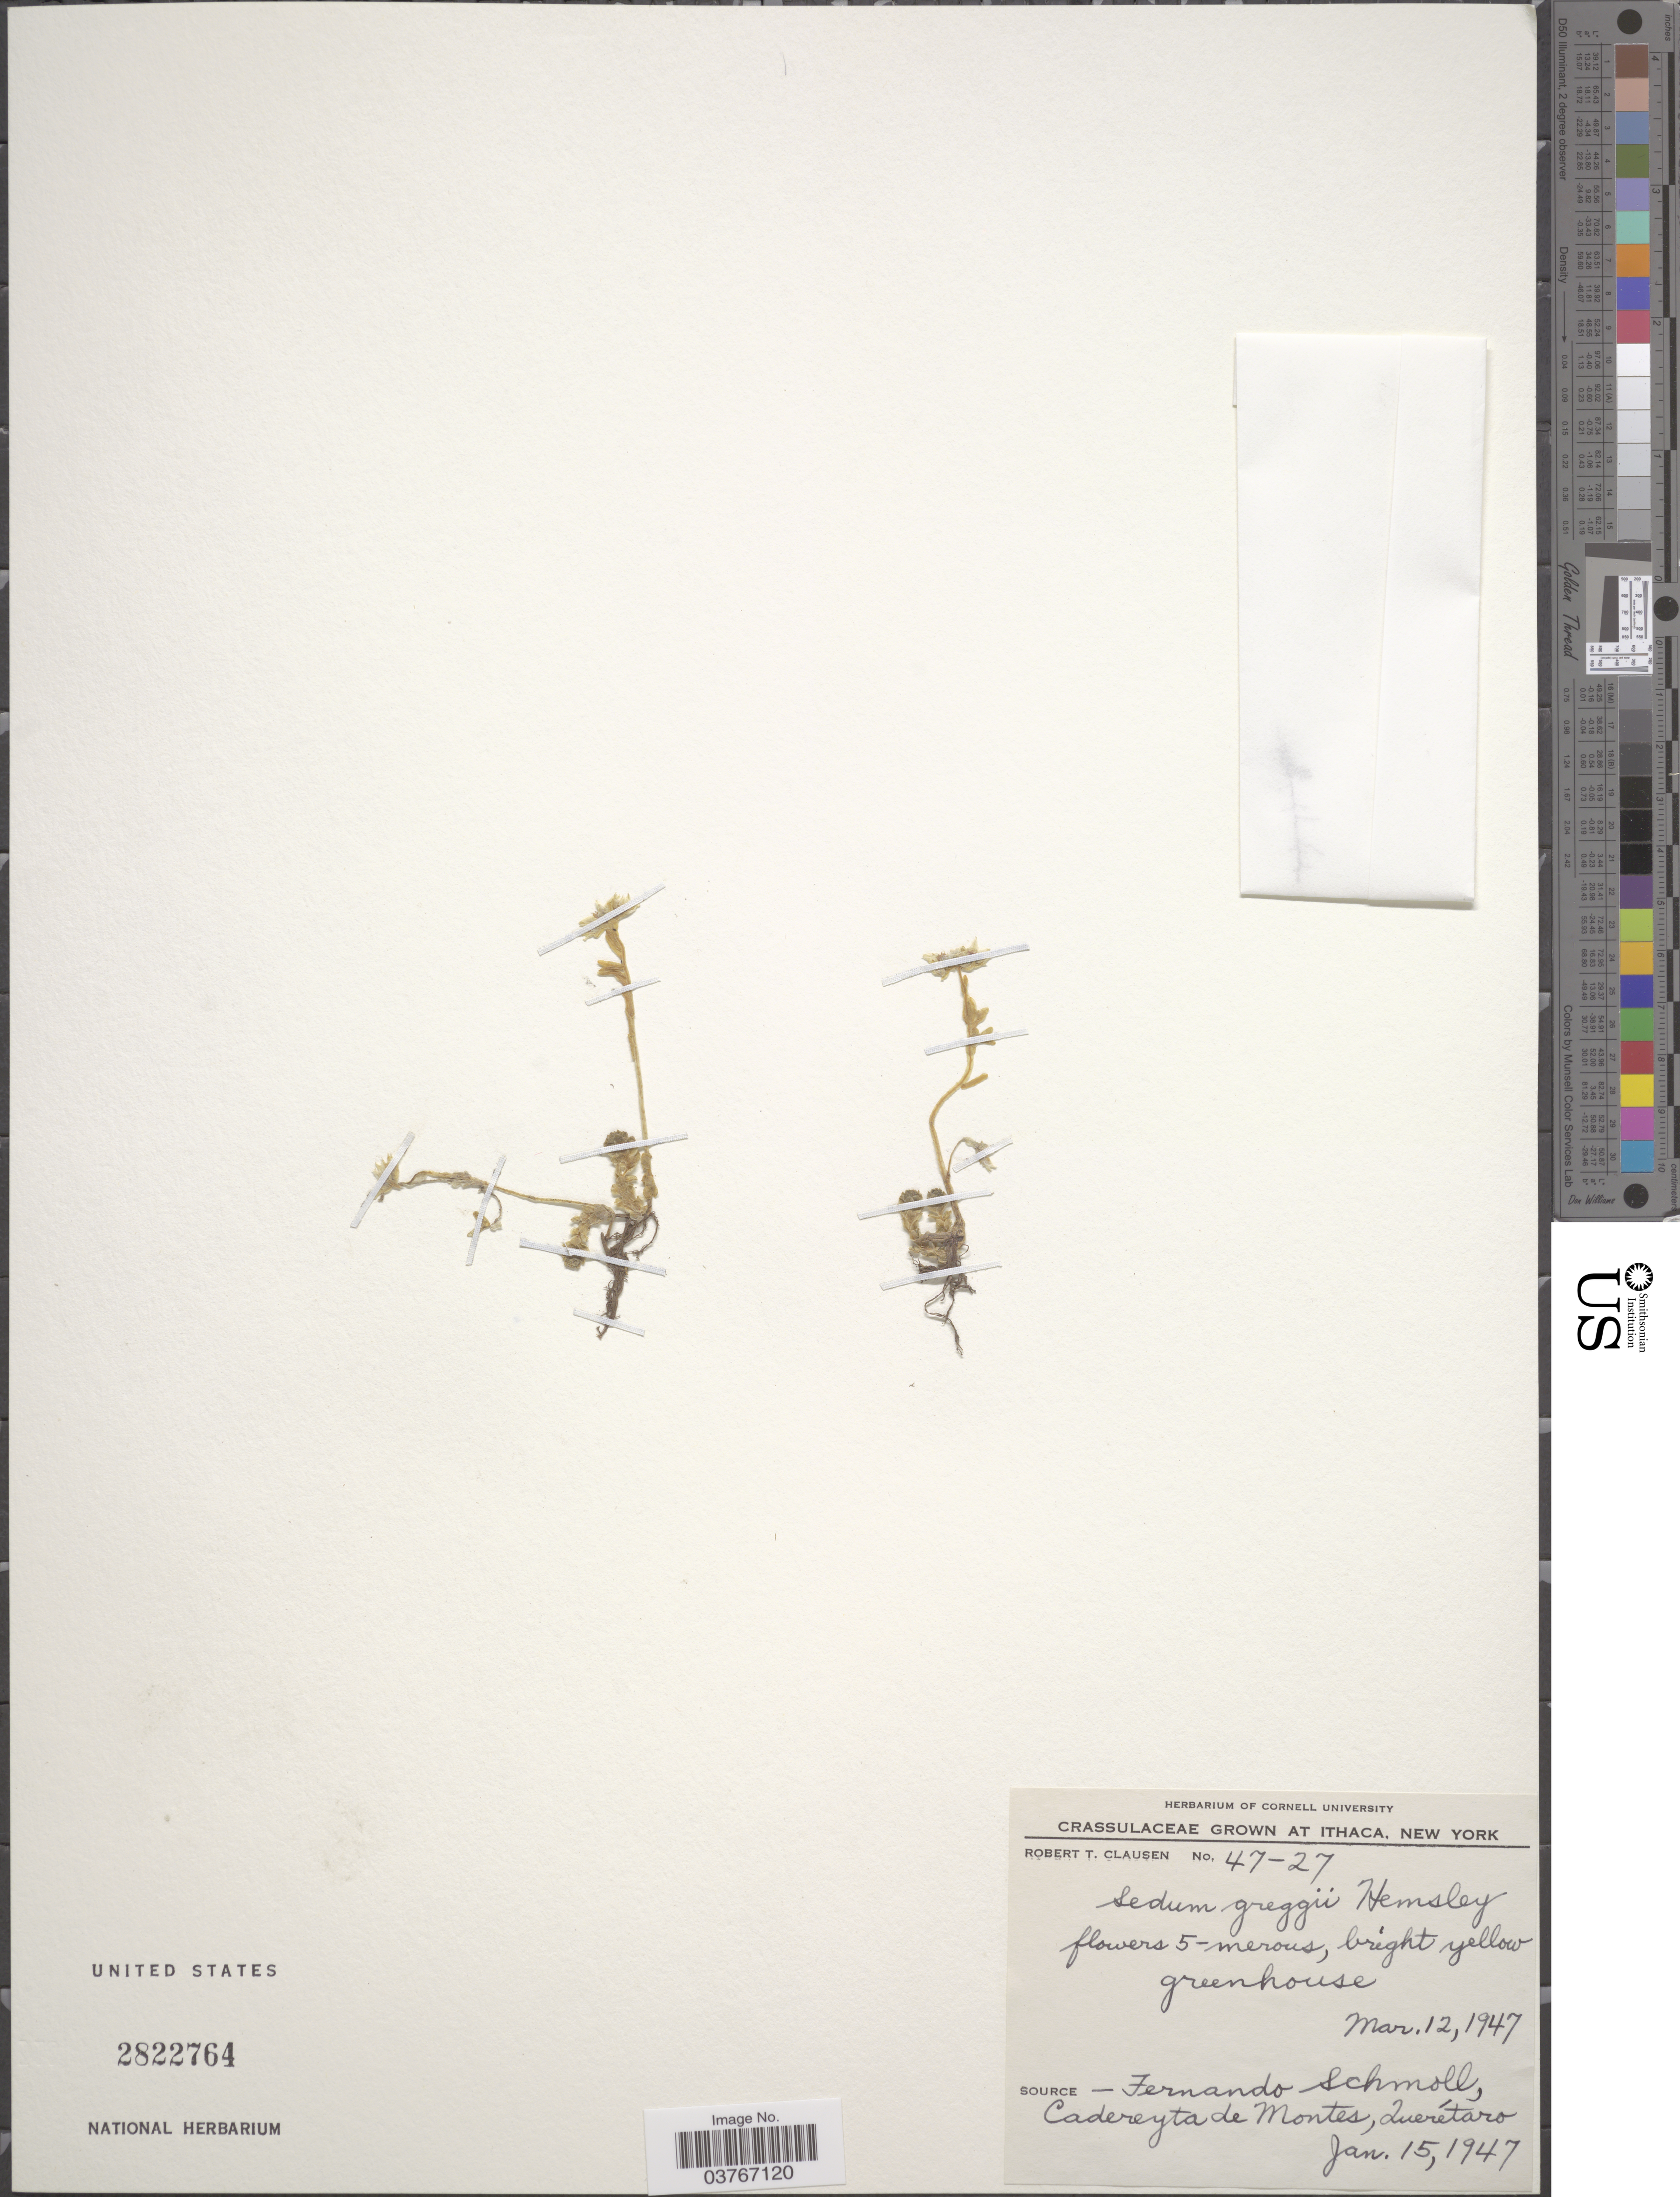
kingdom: Plantae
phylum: Tracheophyta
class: Magnoliopsida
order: Saxifragales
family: Crassulaceae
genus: Sedum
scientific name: Sedum greggii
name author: Hemsl.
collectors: R. T. Clausen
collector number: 47-27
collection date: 1947-03-12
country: United States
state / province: New York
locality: Grown at Ithaca, New York. Greenhouse.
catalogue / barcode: US 2822764